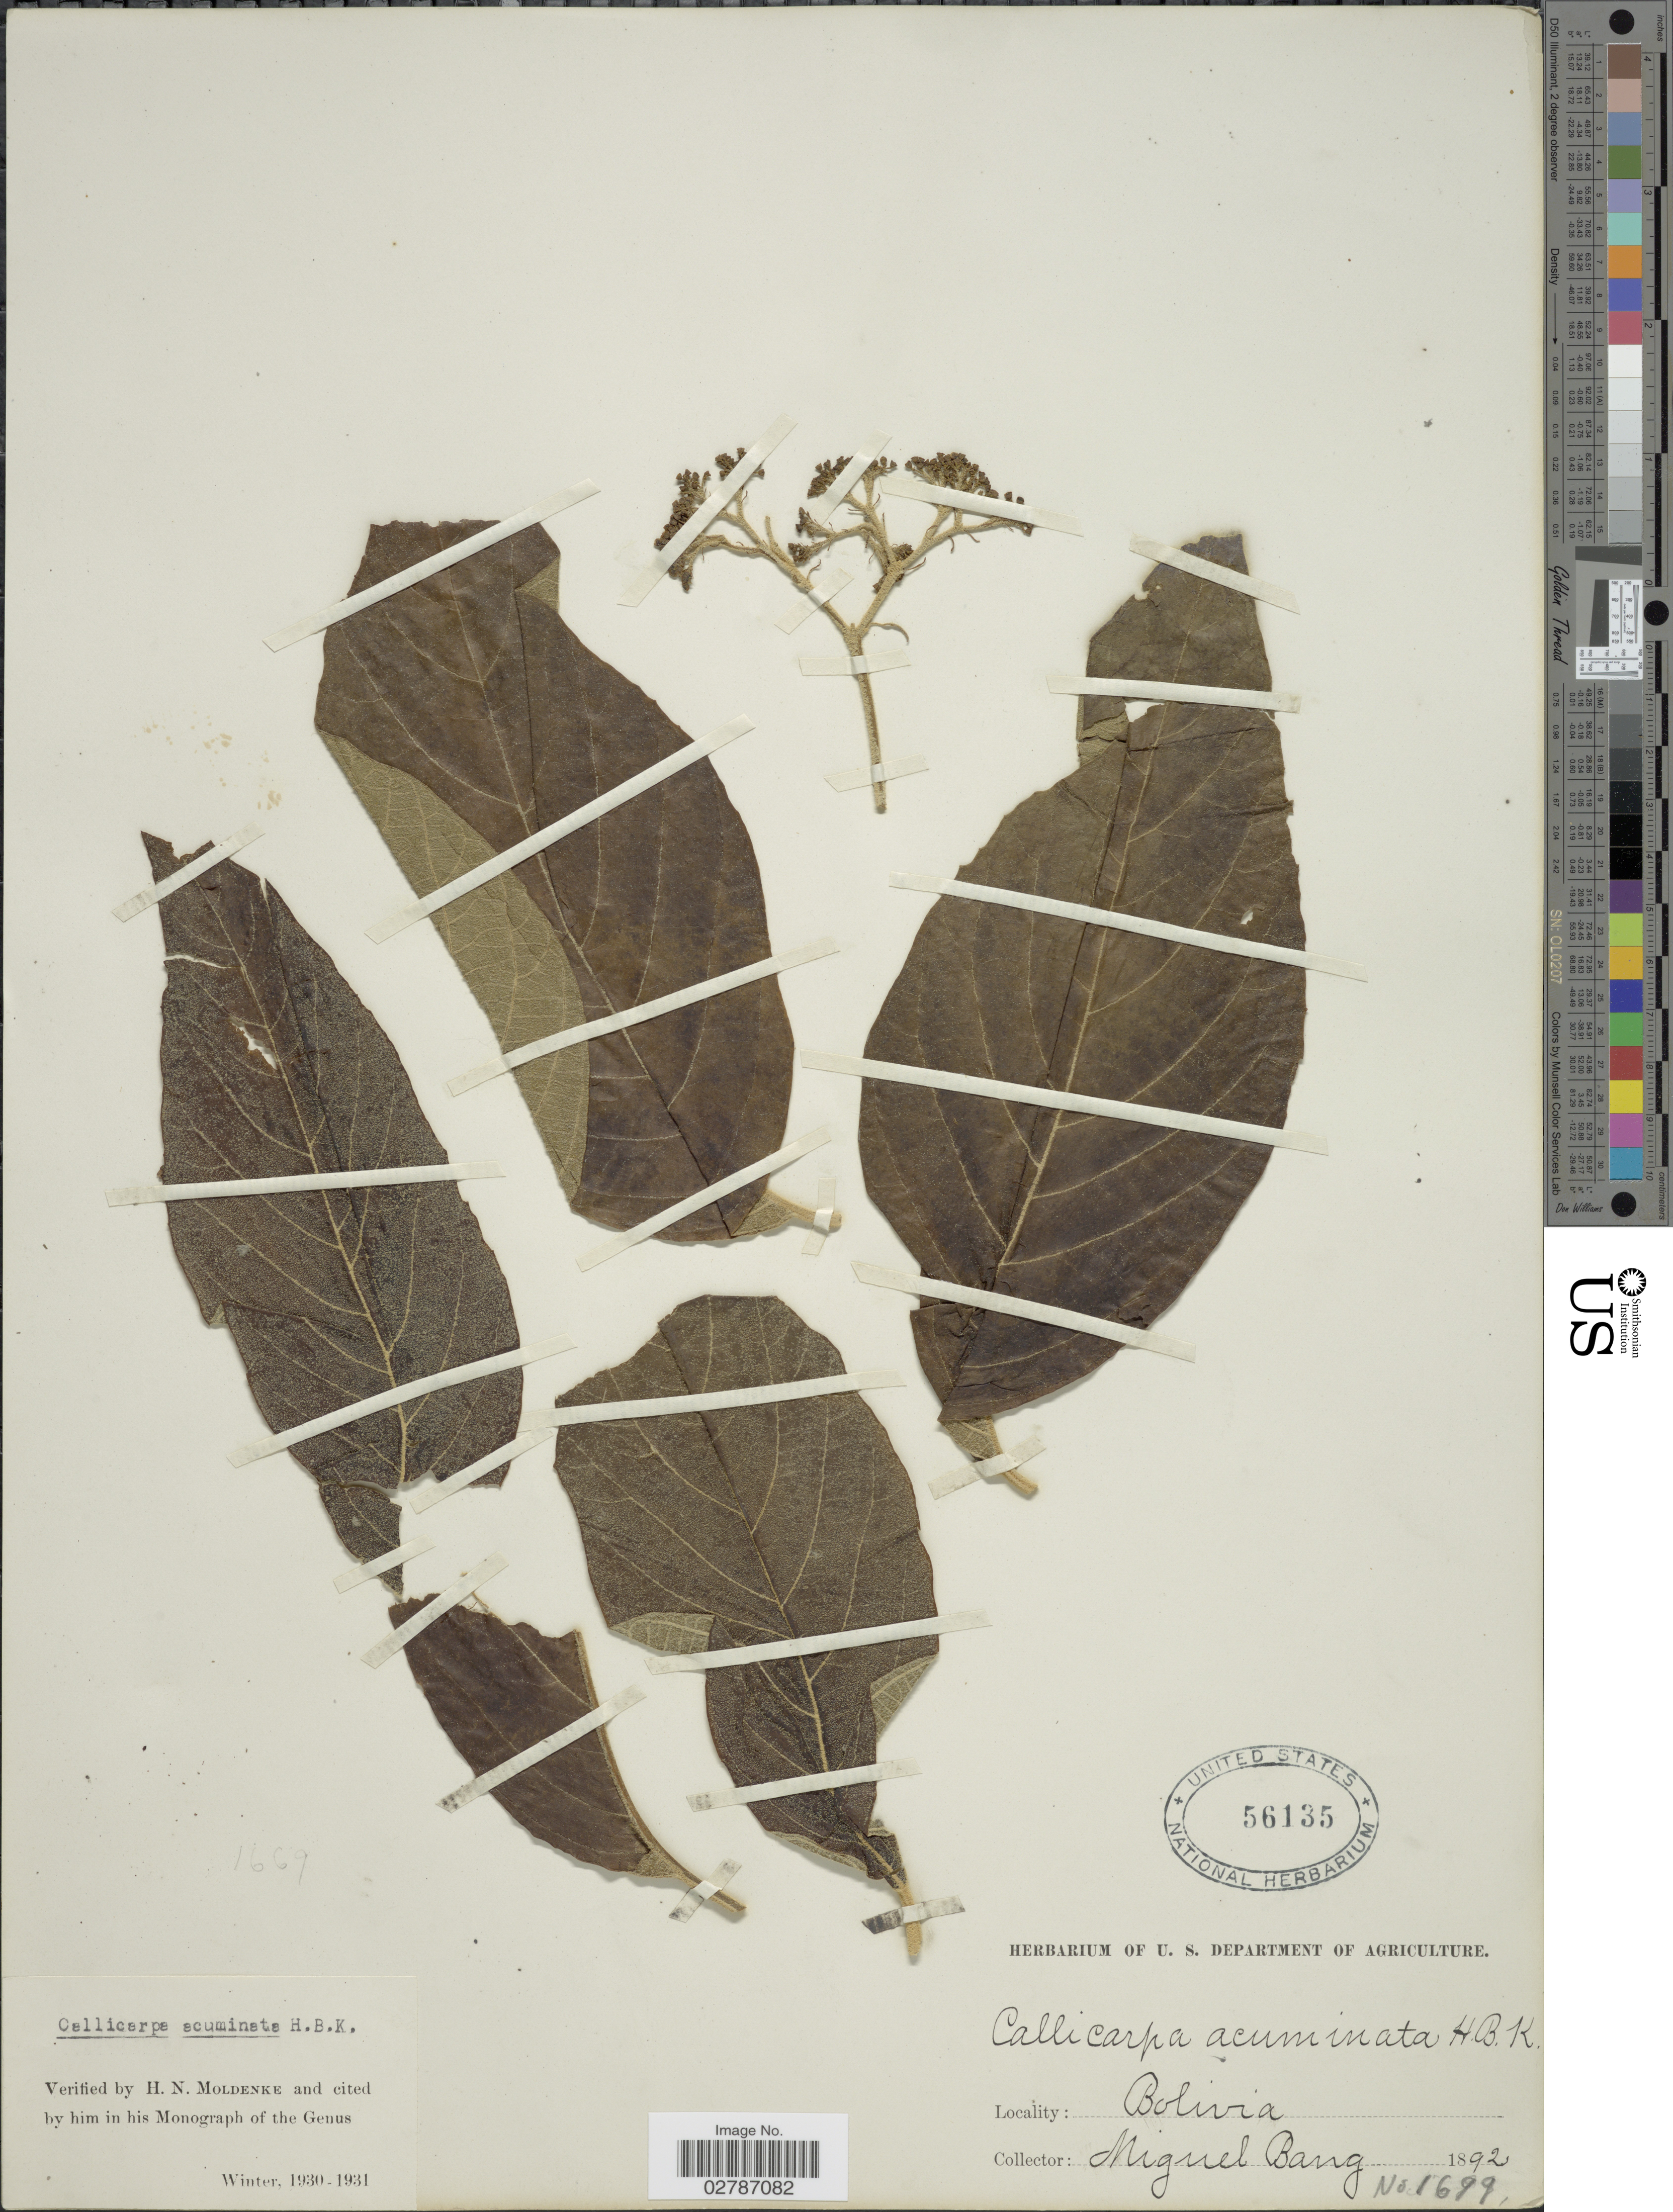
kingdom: Plantae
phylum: Tracheophyta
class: Magnoliopsida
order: Lamiales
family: Lamiaceae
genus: Callicarpa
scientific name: Callicarpa acuminata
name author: Kunth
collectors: M. Bang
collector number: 1699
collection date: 1892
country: Bolivia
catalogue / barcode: US 56135